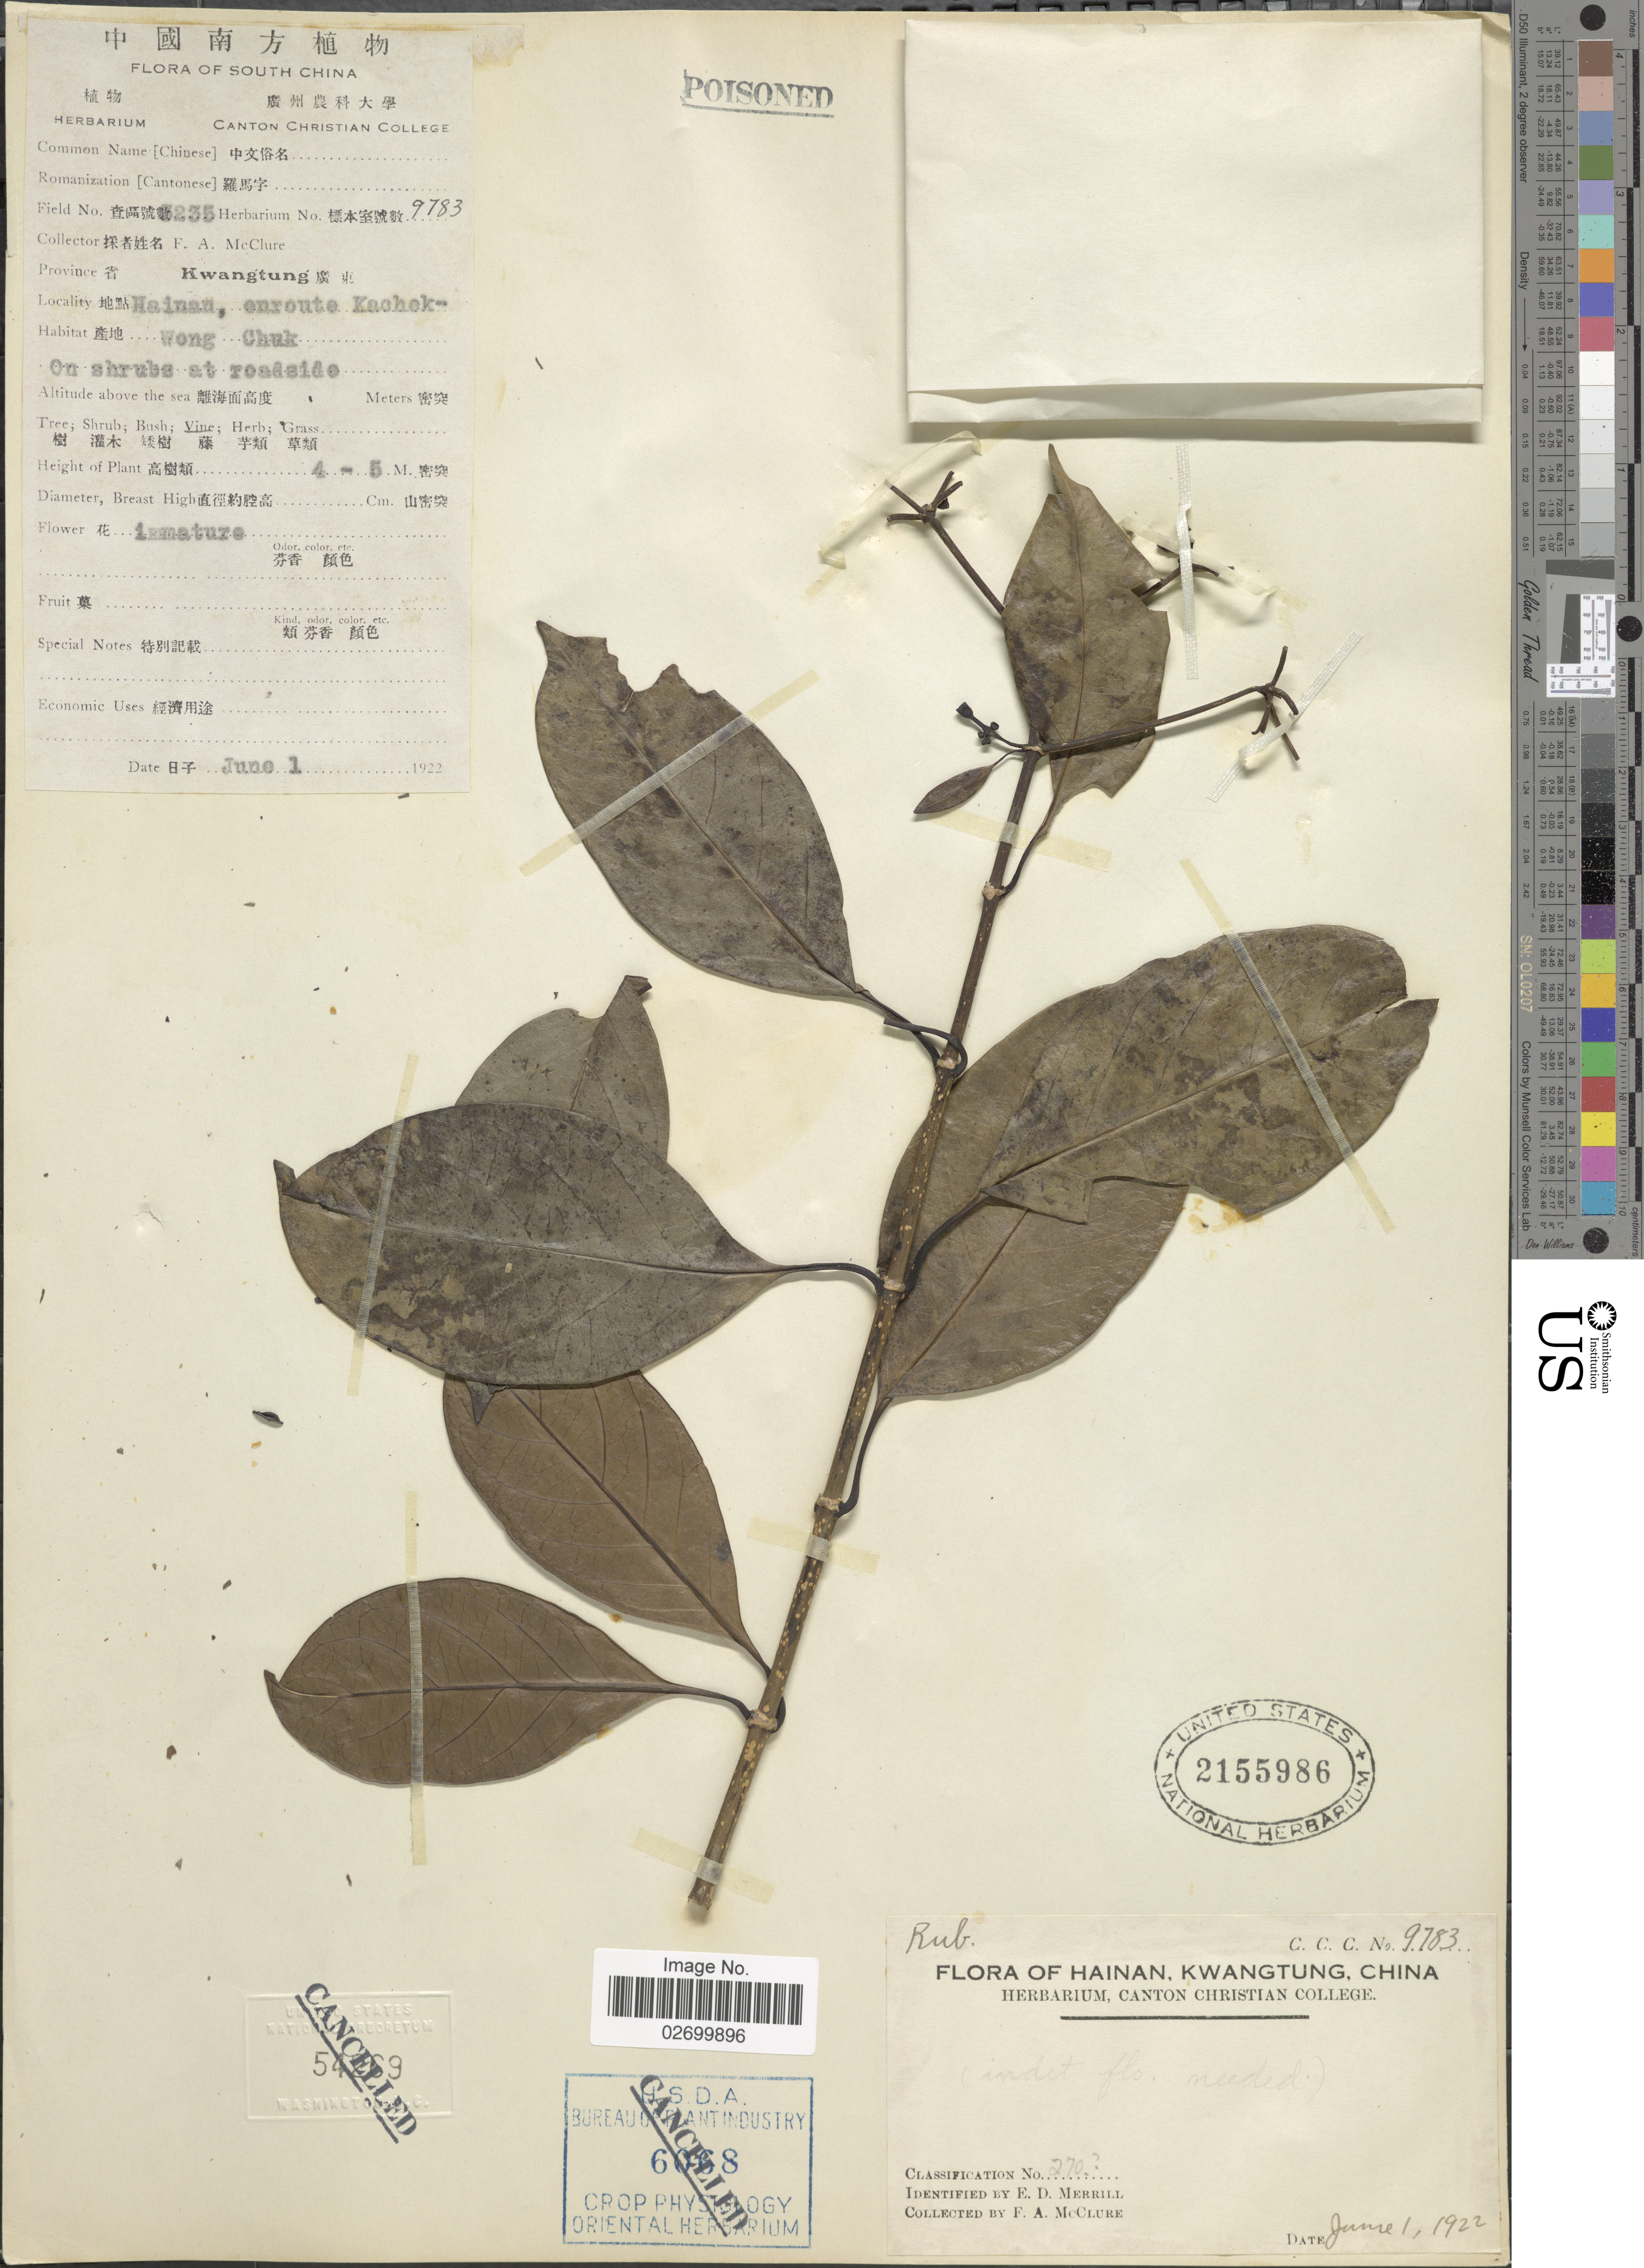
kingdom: Plantae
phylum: Tracheophyta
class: Magnoliopsida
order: Gentianales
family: Rubiaceae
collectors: F. A. McClure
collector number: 6235/9783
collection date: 1922-06-01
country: China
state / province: Hainan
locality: South China. Province Kwangtung. Hainan, enroute Kachek Wong Chuk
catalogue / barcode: US 2155986